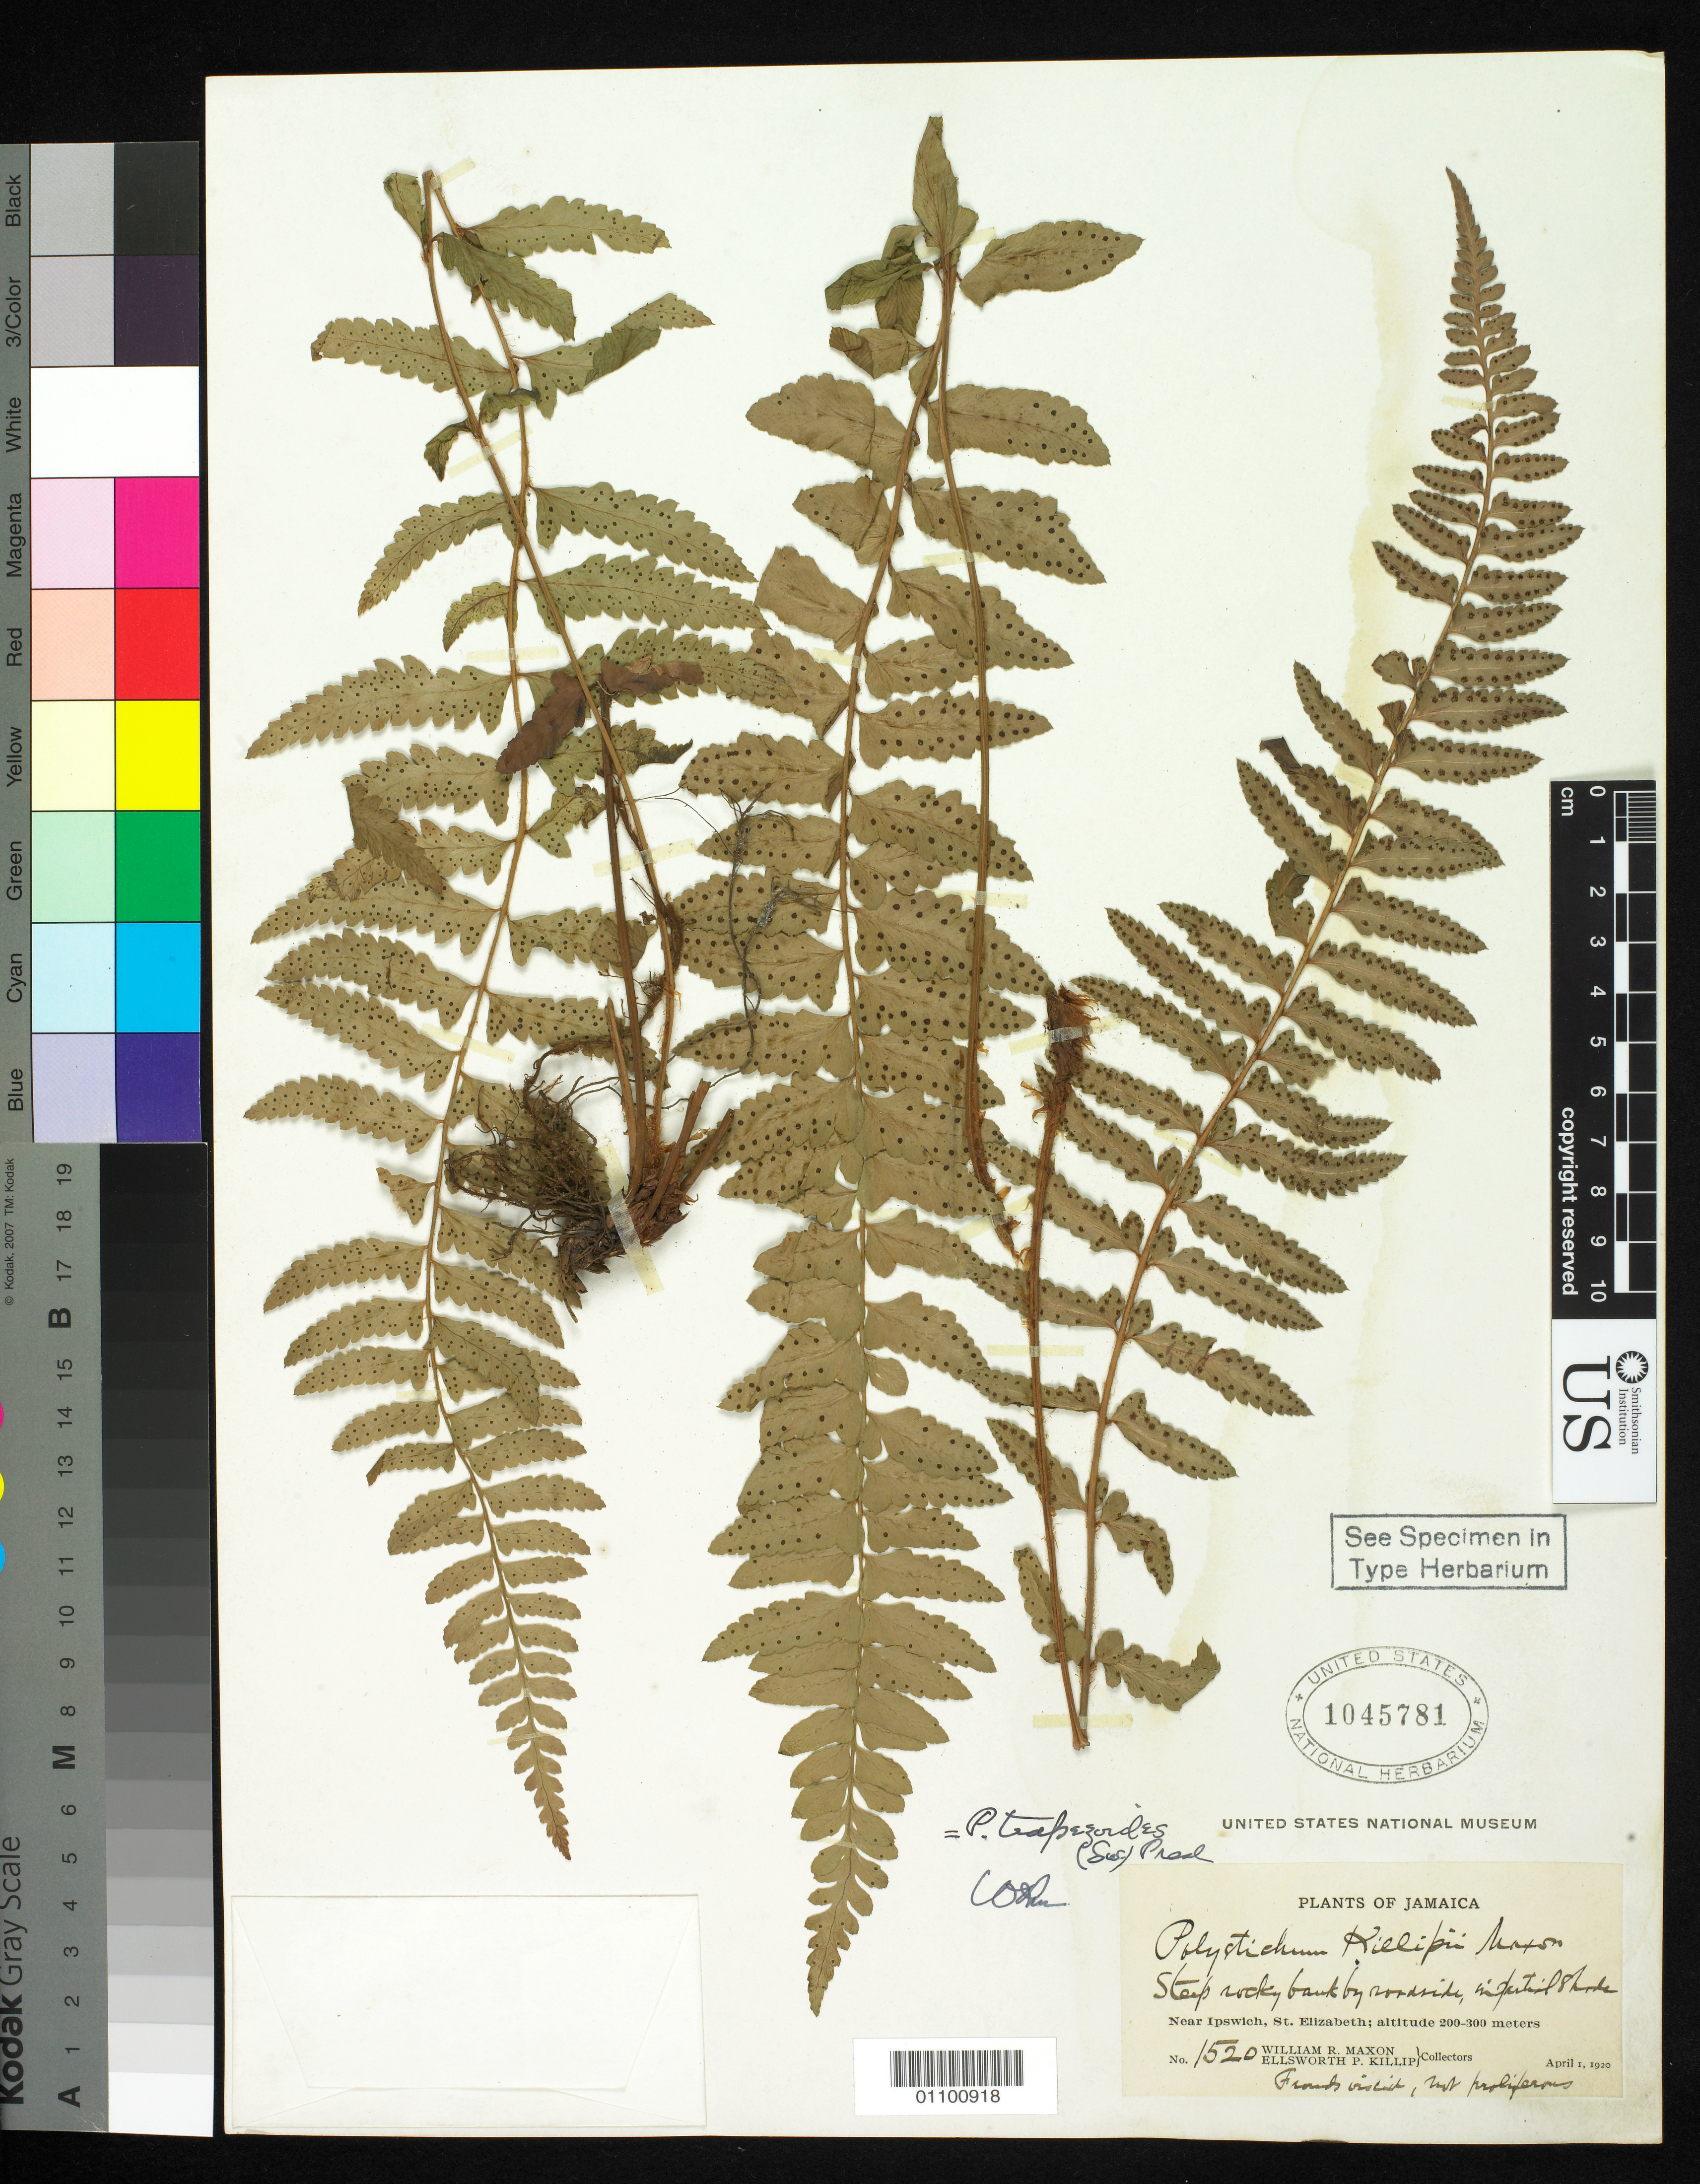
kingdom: Plantae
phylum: Tracheophyta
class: Polypodiopsida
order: Polypodiales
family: Dryopteridaceae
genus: Polystichum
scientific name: Polystichum killipii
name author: Maxon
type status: Isotype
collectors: W. R. Maxon & E. P. Killip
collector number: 1520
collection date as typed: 01 Apr 1920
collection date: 1920-04-01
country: Jamaica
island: Greater Antilles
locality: Near Ipswich, St. Elizabeth.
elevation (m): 200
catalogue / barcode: US 1045781